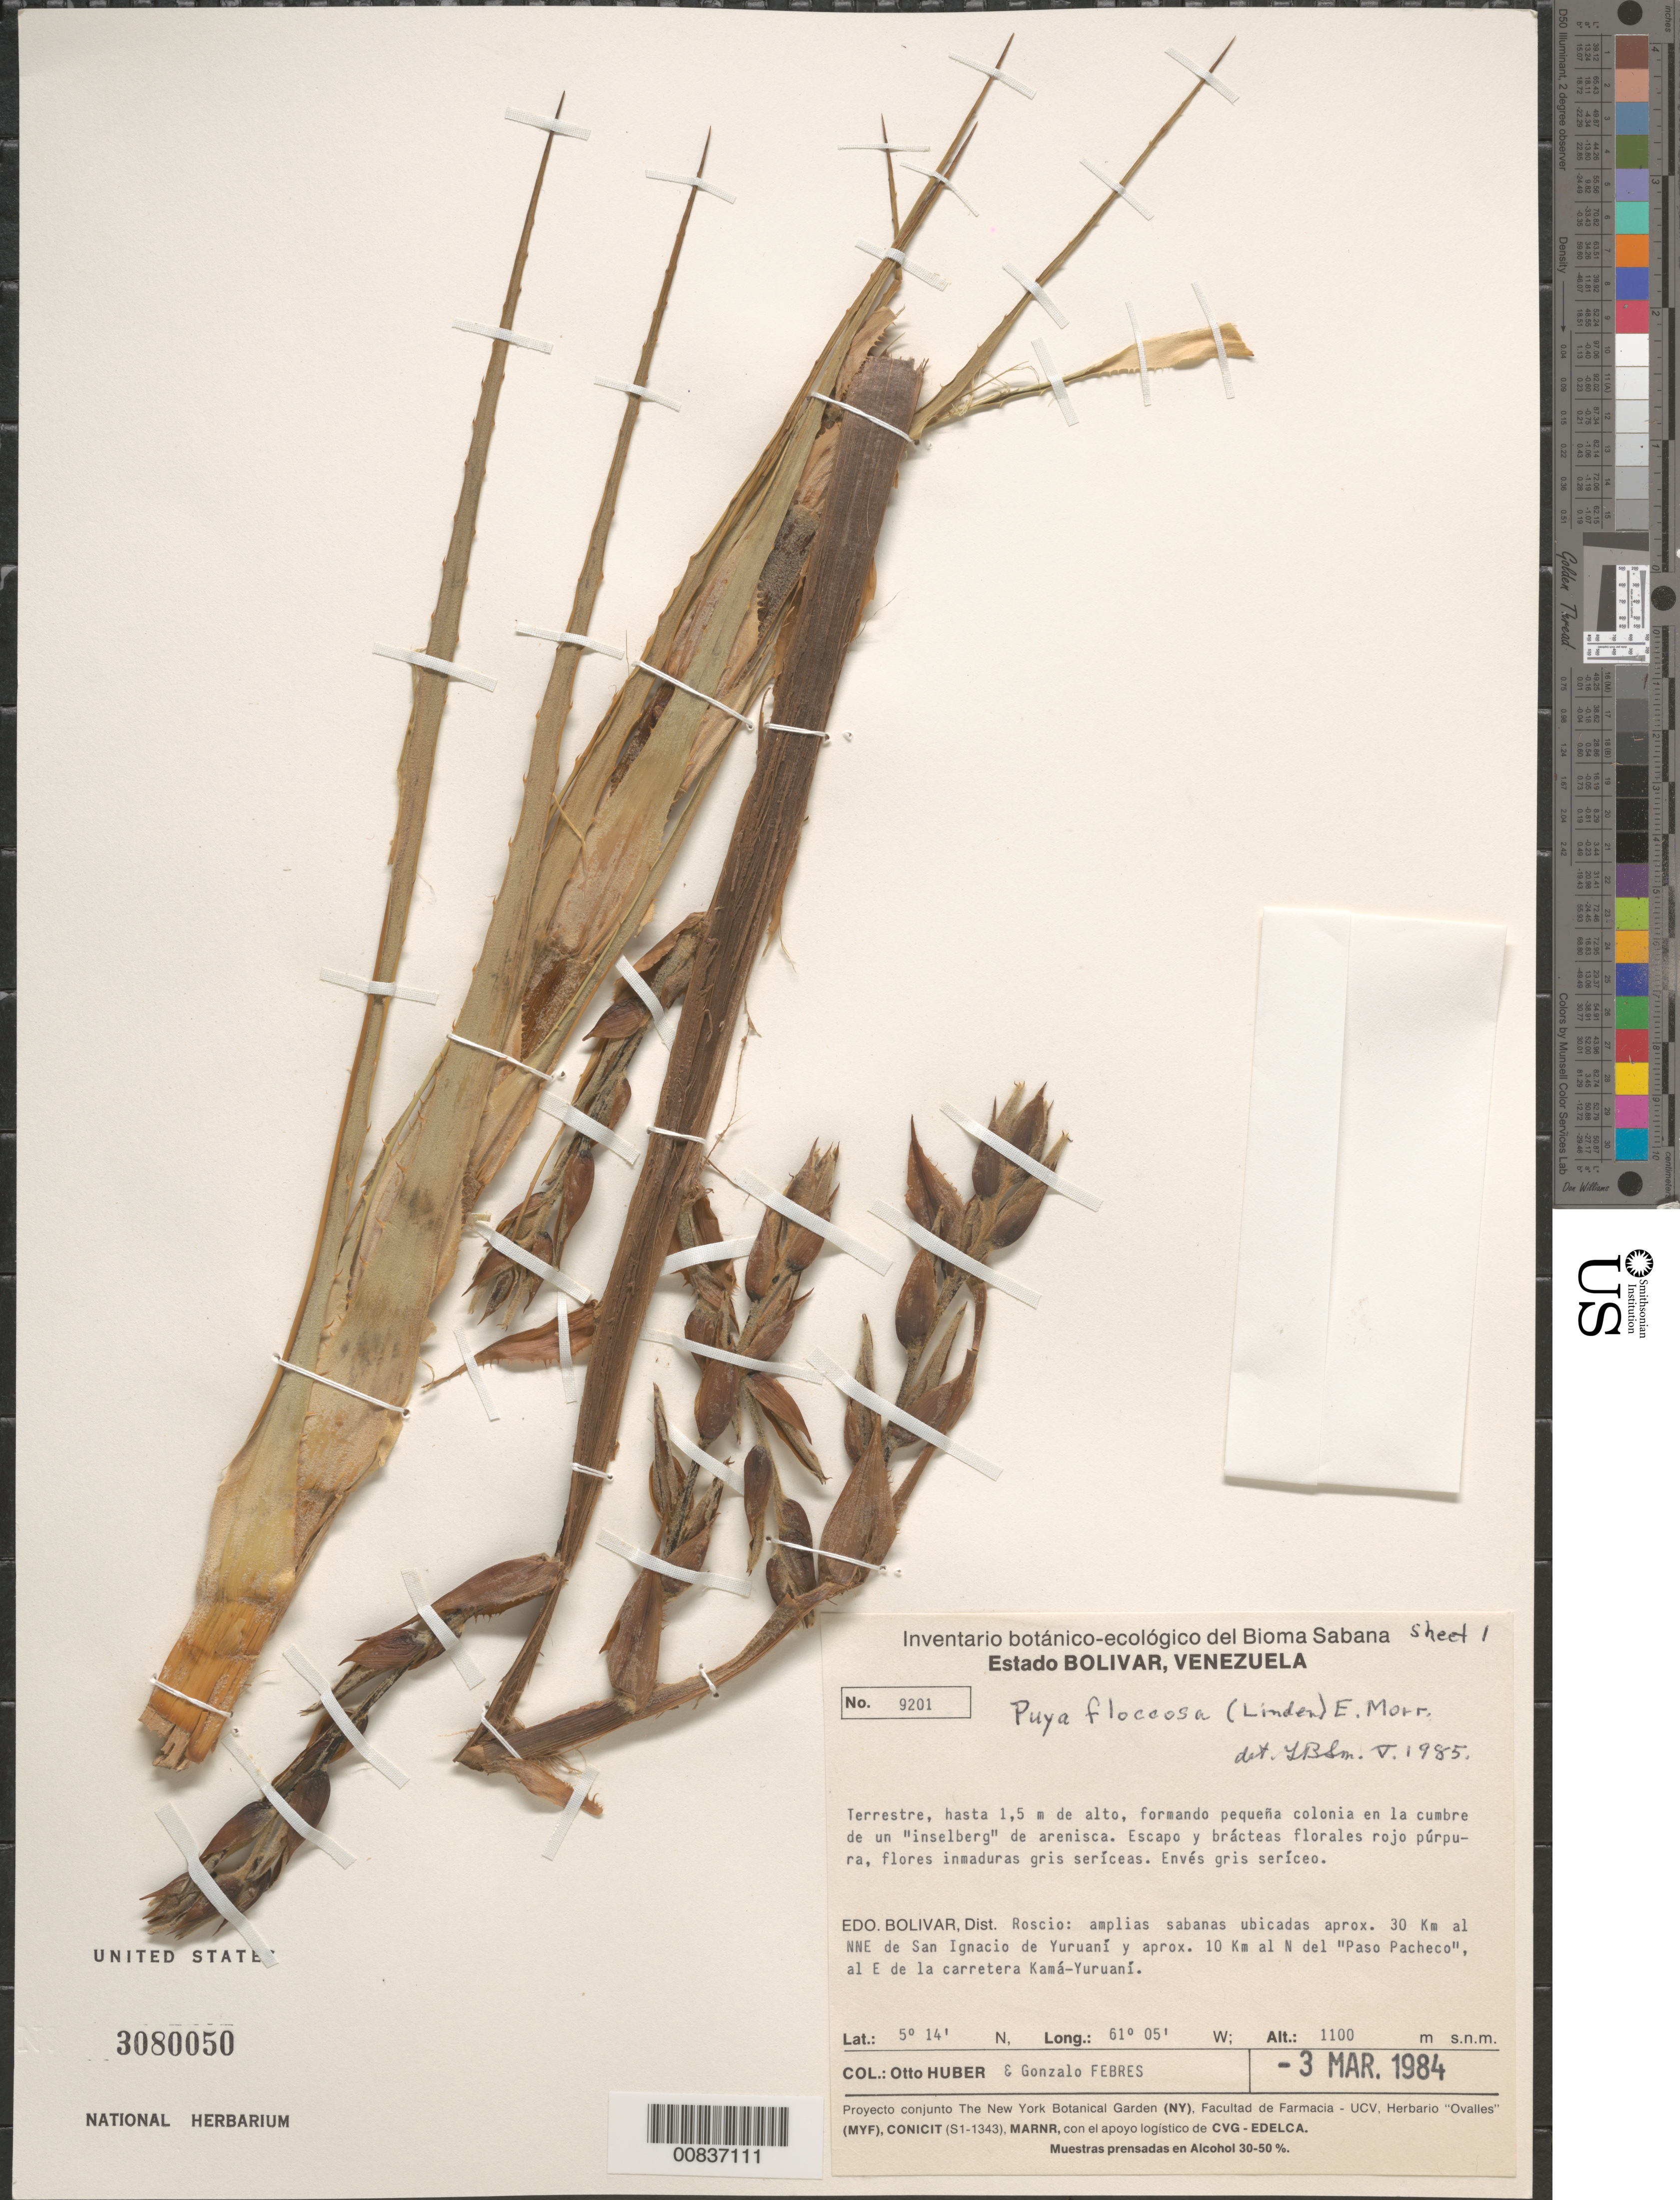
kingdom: Plantae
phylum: Tracheophyta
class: Liliopsida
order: Poales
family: Bromeliaceae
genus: Puya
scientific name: Puya floccosa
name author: (Linden) É. Morren ex Mez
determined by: Smith, Lyman B., (US), NMNH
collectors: O. Huber & G. Febres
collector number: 9201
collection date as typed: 3-Mar-84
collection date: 1984-03-03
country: Venezuela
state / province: Bolívar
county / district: Roscio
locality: San Ignacio de Yuruaní, 30 km NNE; 10 km N of Paso Pacheco, E of Kamá-Yuruaní road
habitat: Amplias savanas ubicadas; entre rocas en la cumbre de un inselberg de arenisca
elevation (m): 1100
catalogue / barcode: US 3080050